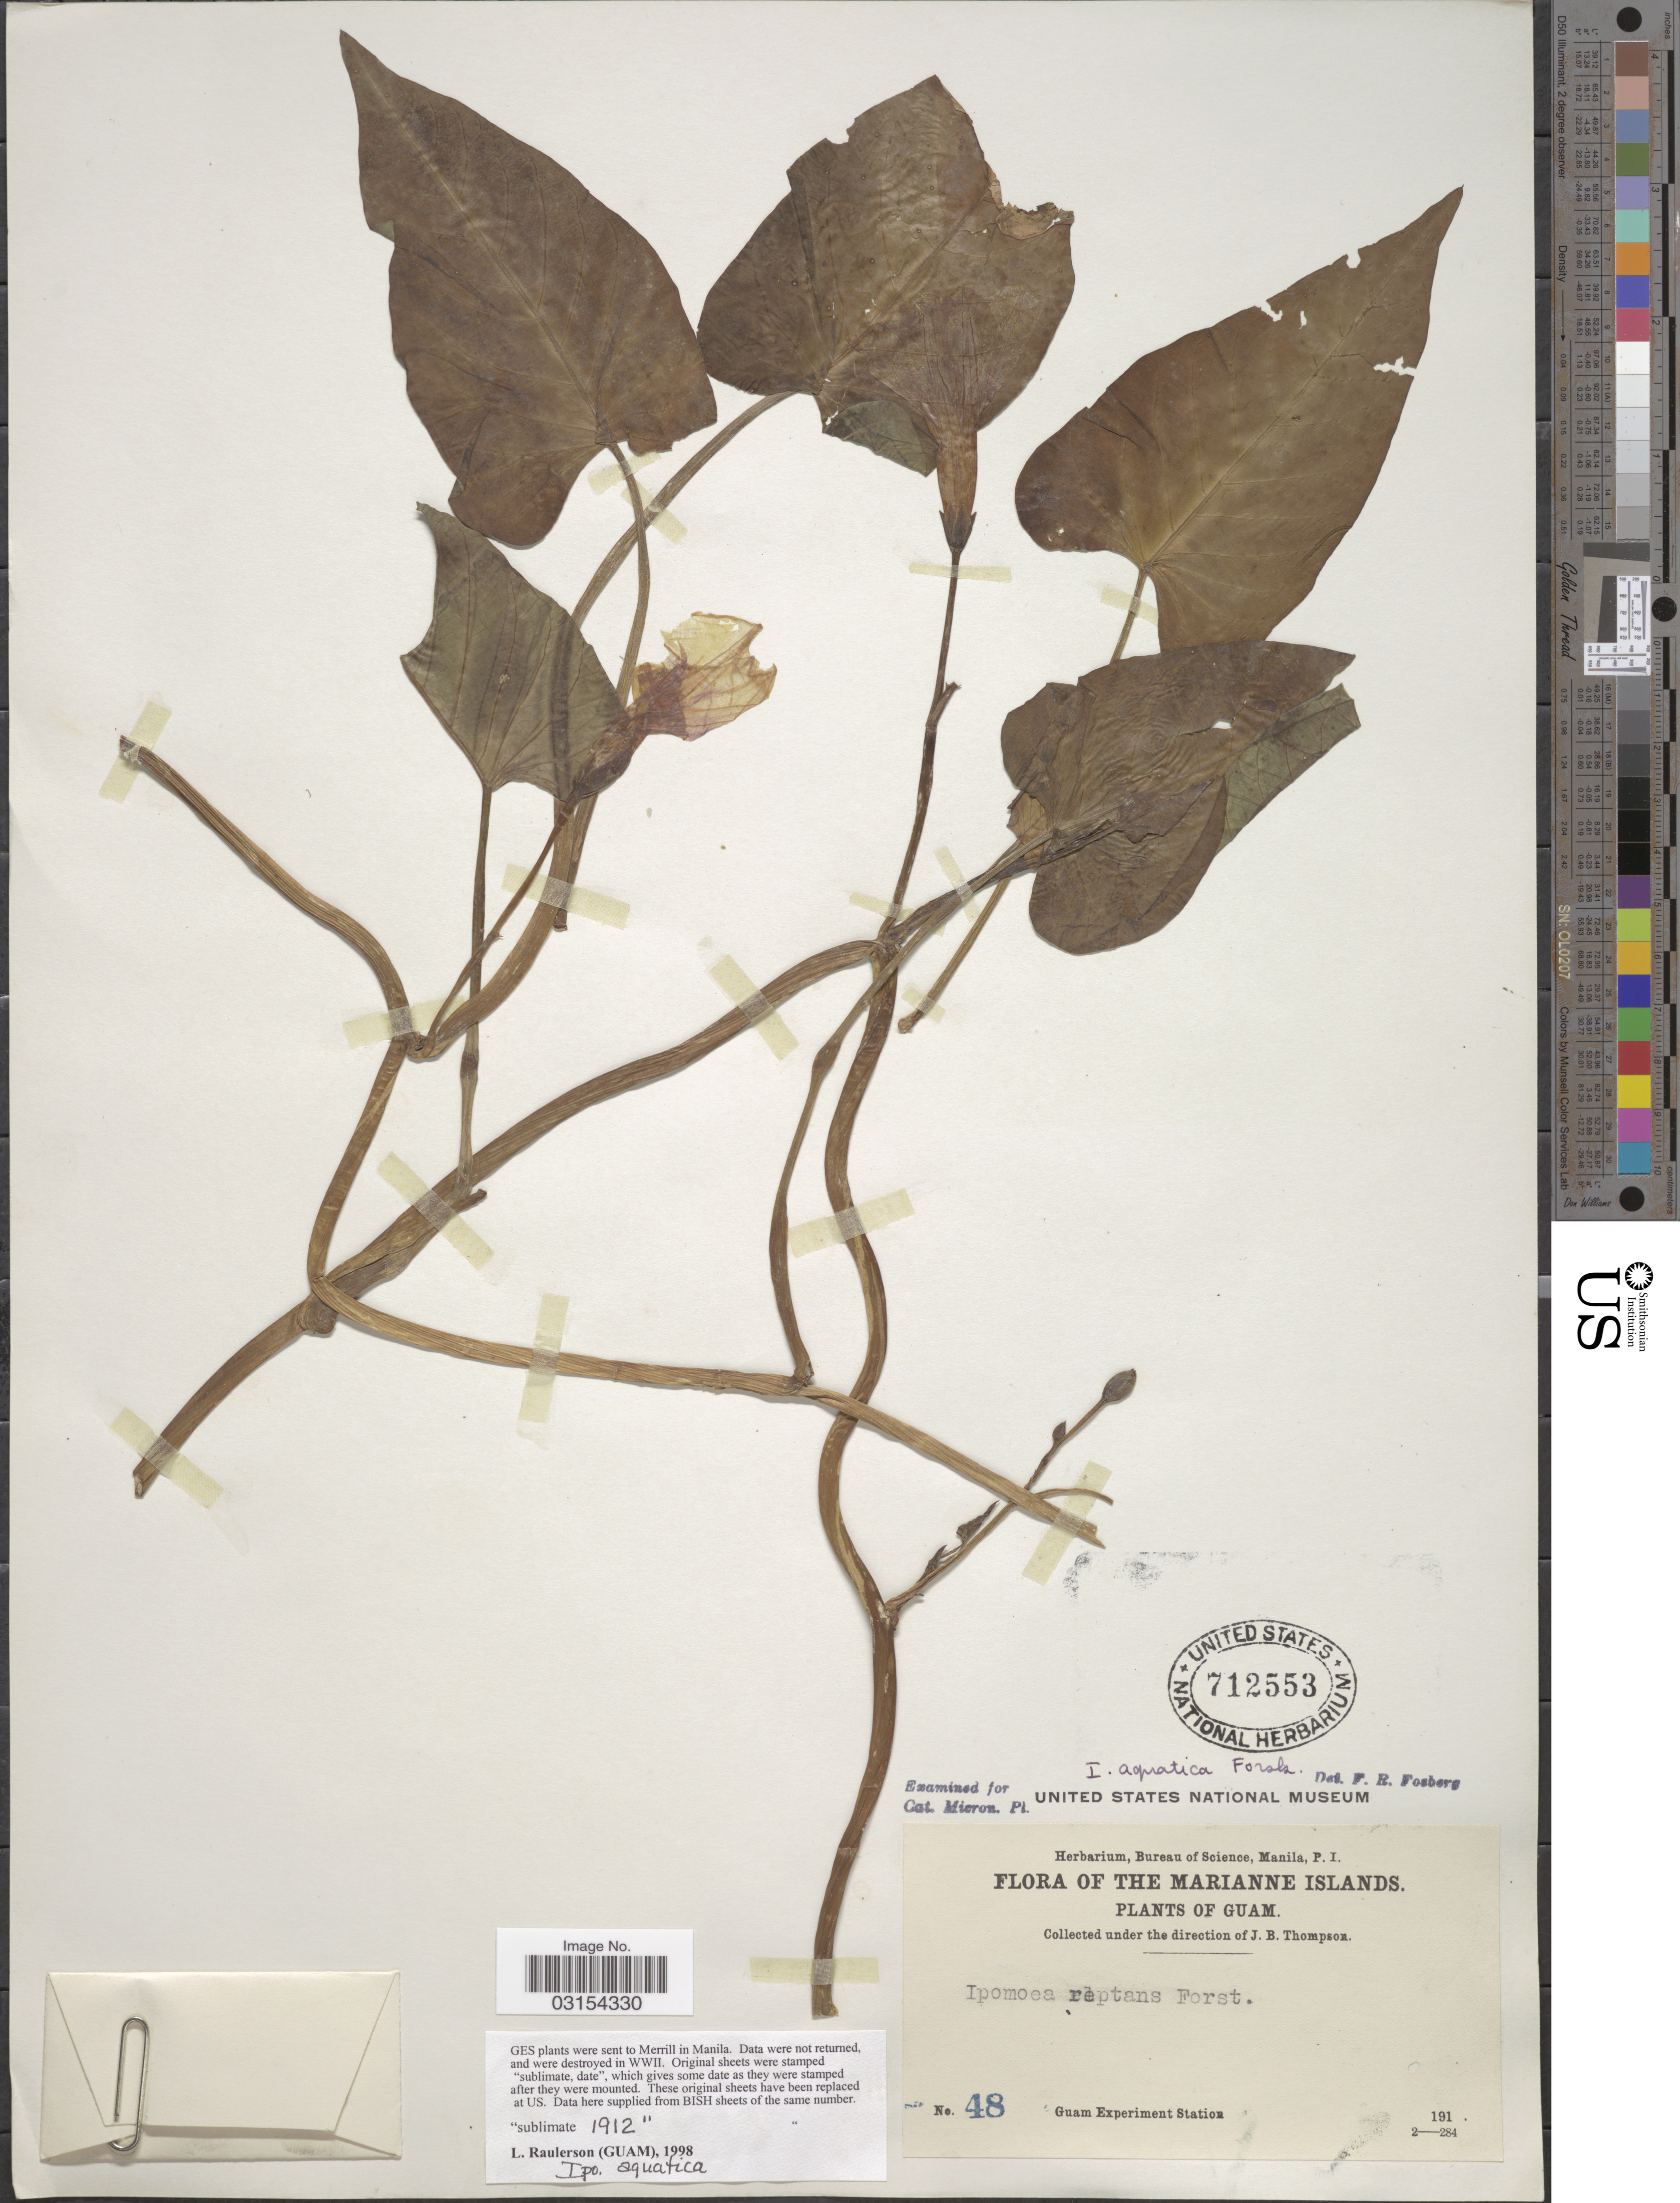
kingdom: Plantae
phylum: Tracheophyta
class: Magnoliopsida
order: Solanales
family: Convolvulaceae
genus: Ipomoea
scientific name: Ipomoea aquatica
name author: Forssk.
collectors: Guam Exp. Sta.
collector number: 48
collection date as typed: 191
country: Guam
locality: The Marianne Islands.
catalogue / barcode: US 712553